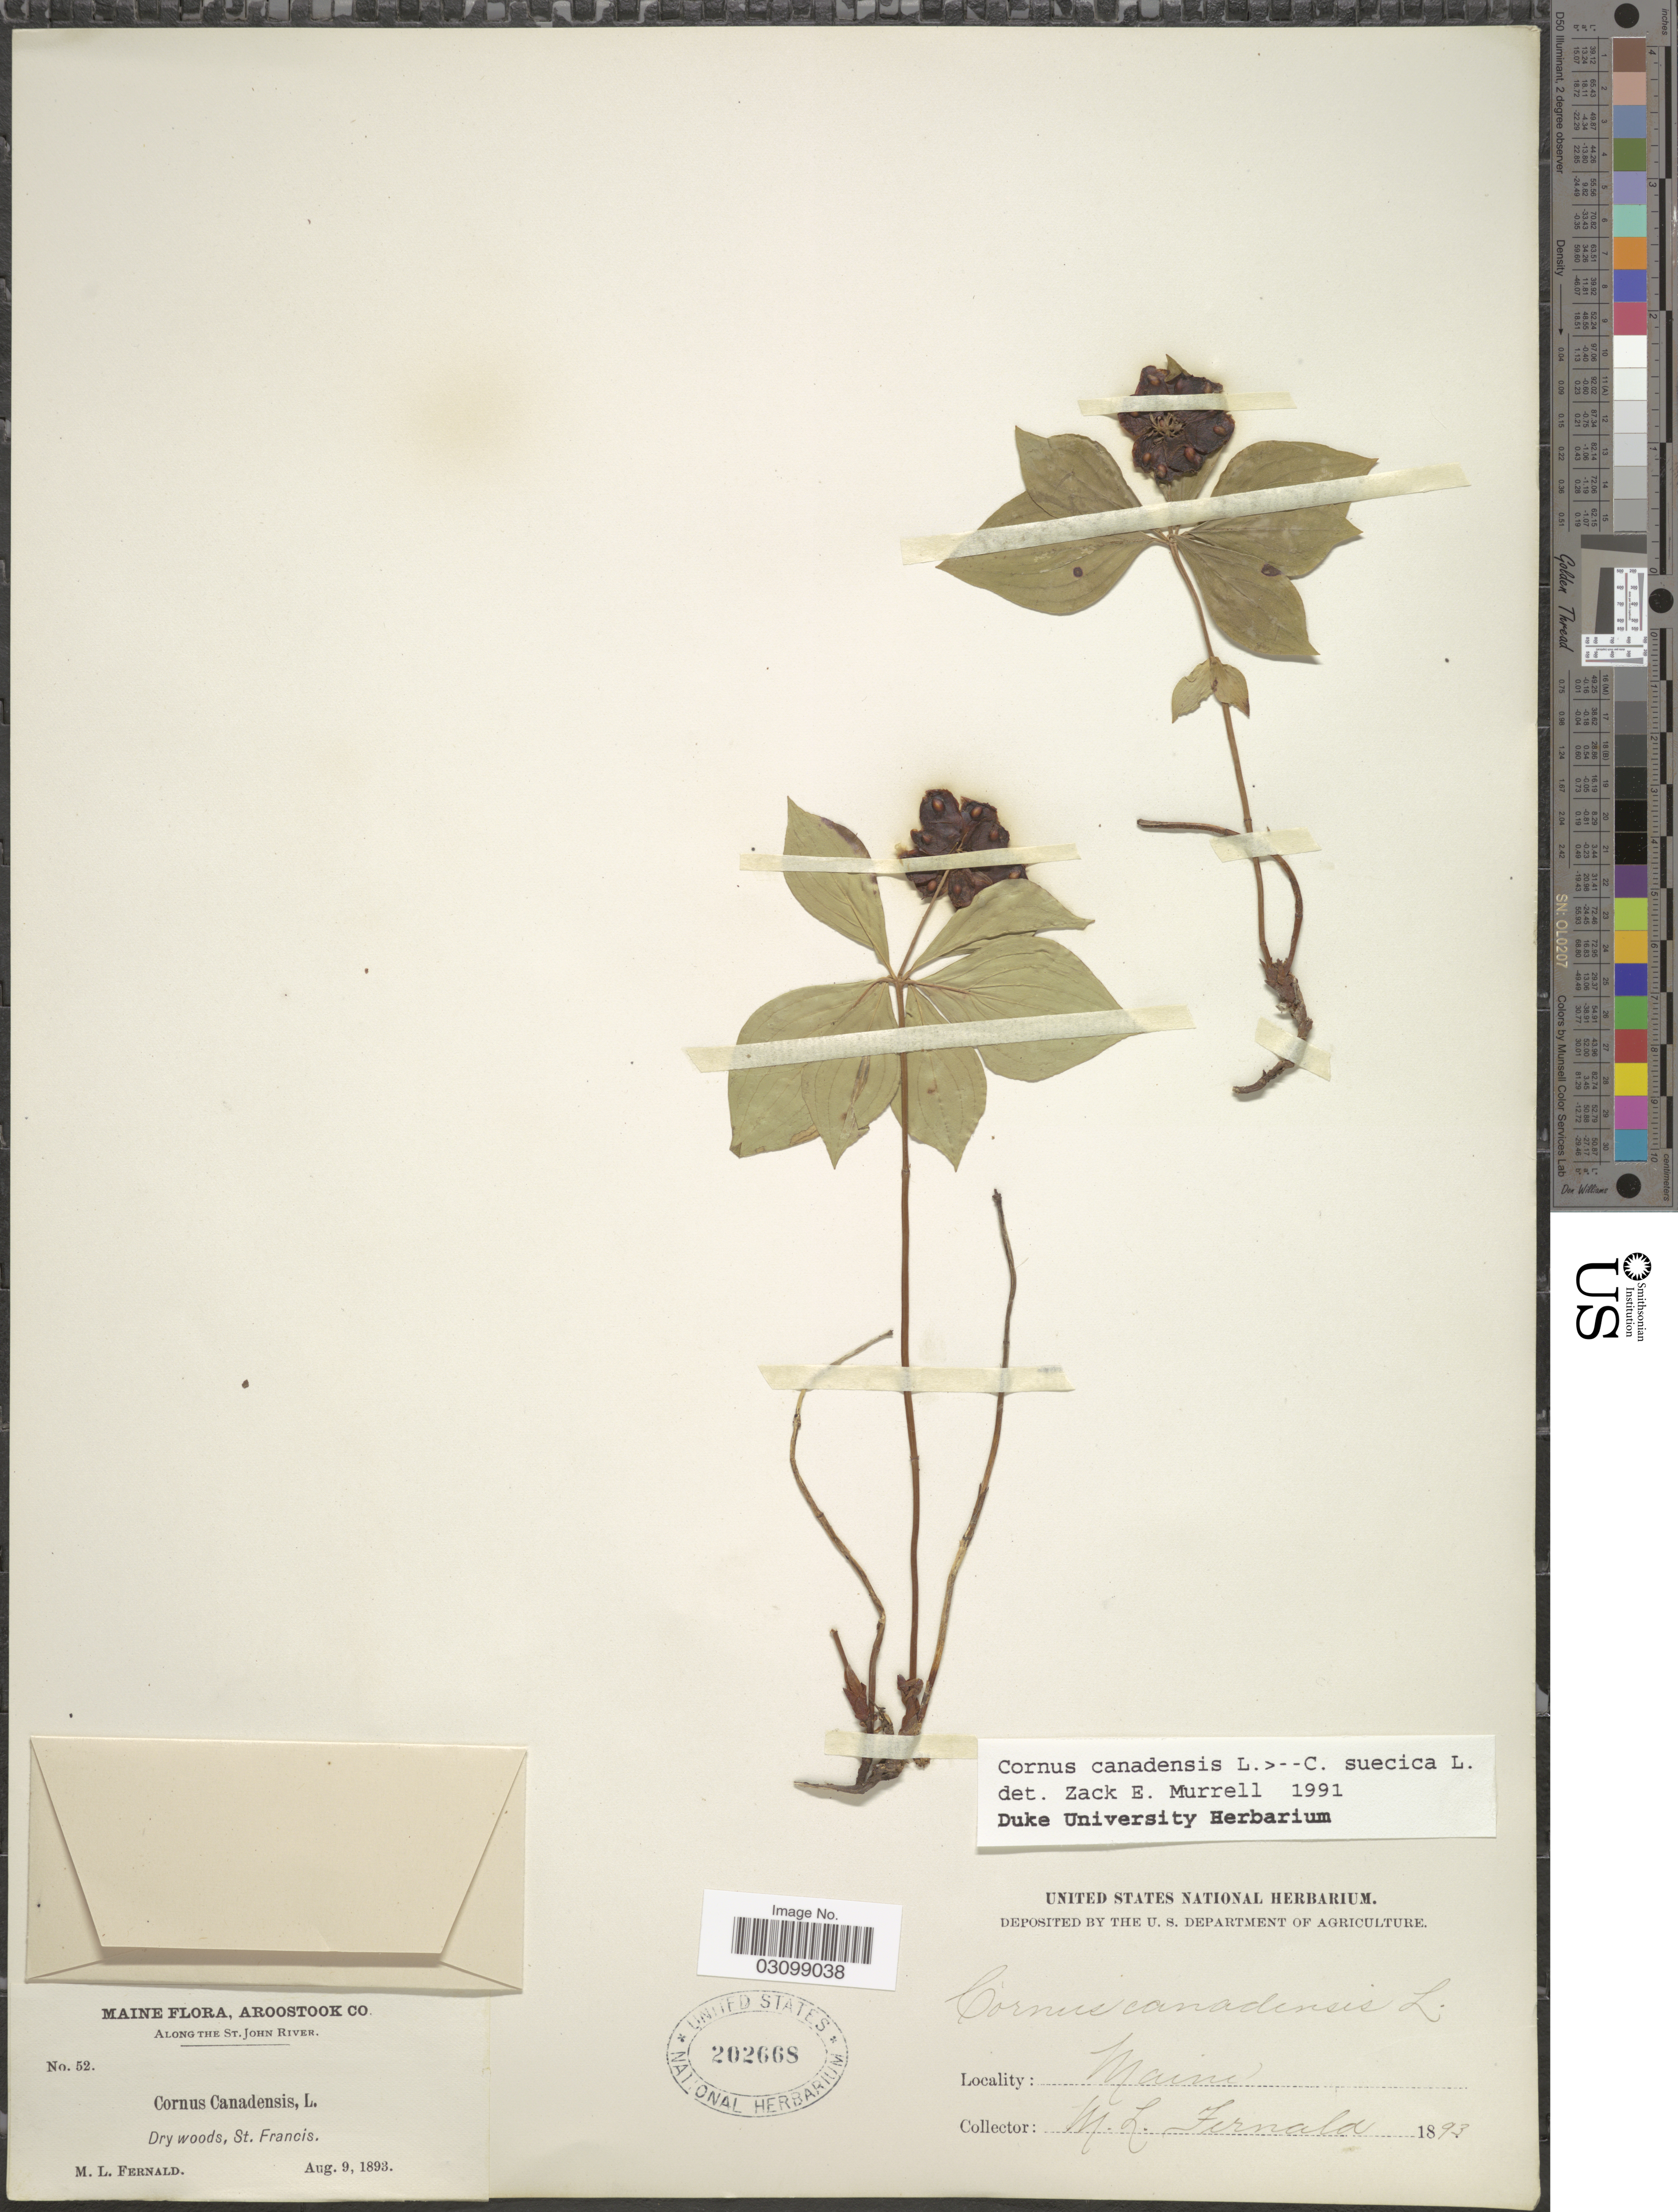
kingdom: Plantae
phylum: Tracheophyta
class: Magnoliopsida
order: Cornales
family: Cornaceae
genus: Cornus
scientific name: Cornus sp.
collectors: M. L. Fernald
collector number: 52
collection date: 1893-08-09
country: United States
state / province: Maine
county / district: Aroostook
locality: Along the St. John River, St. Francis.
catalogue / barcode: US 202668